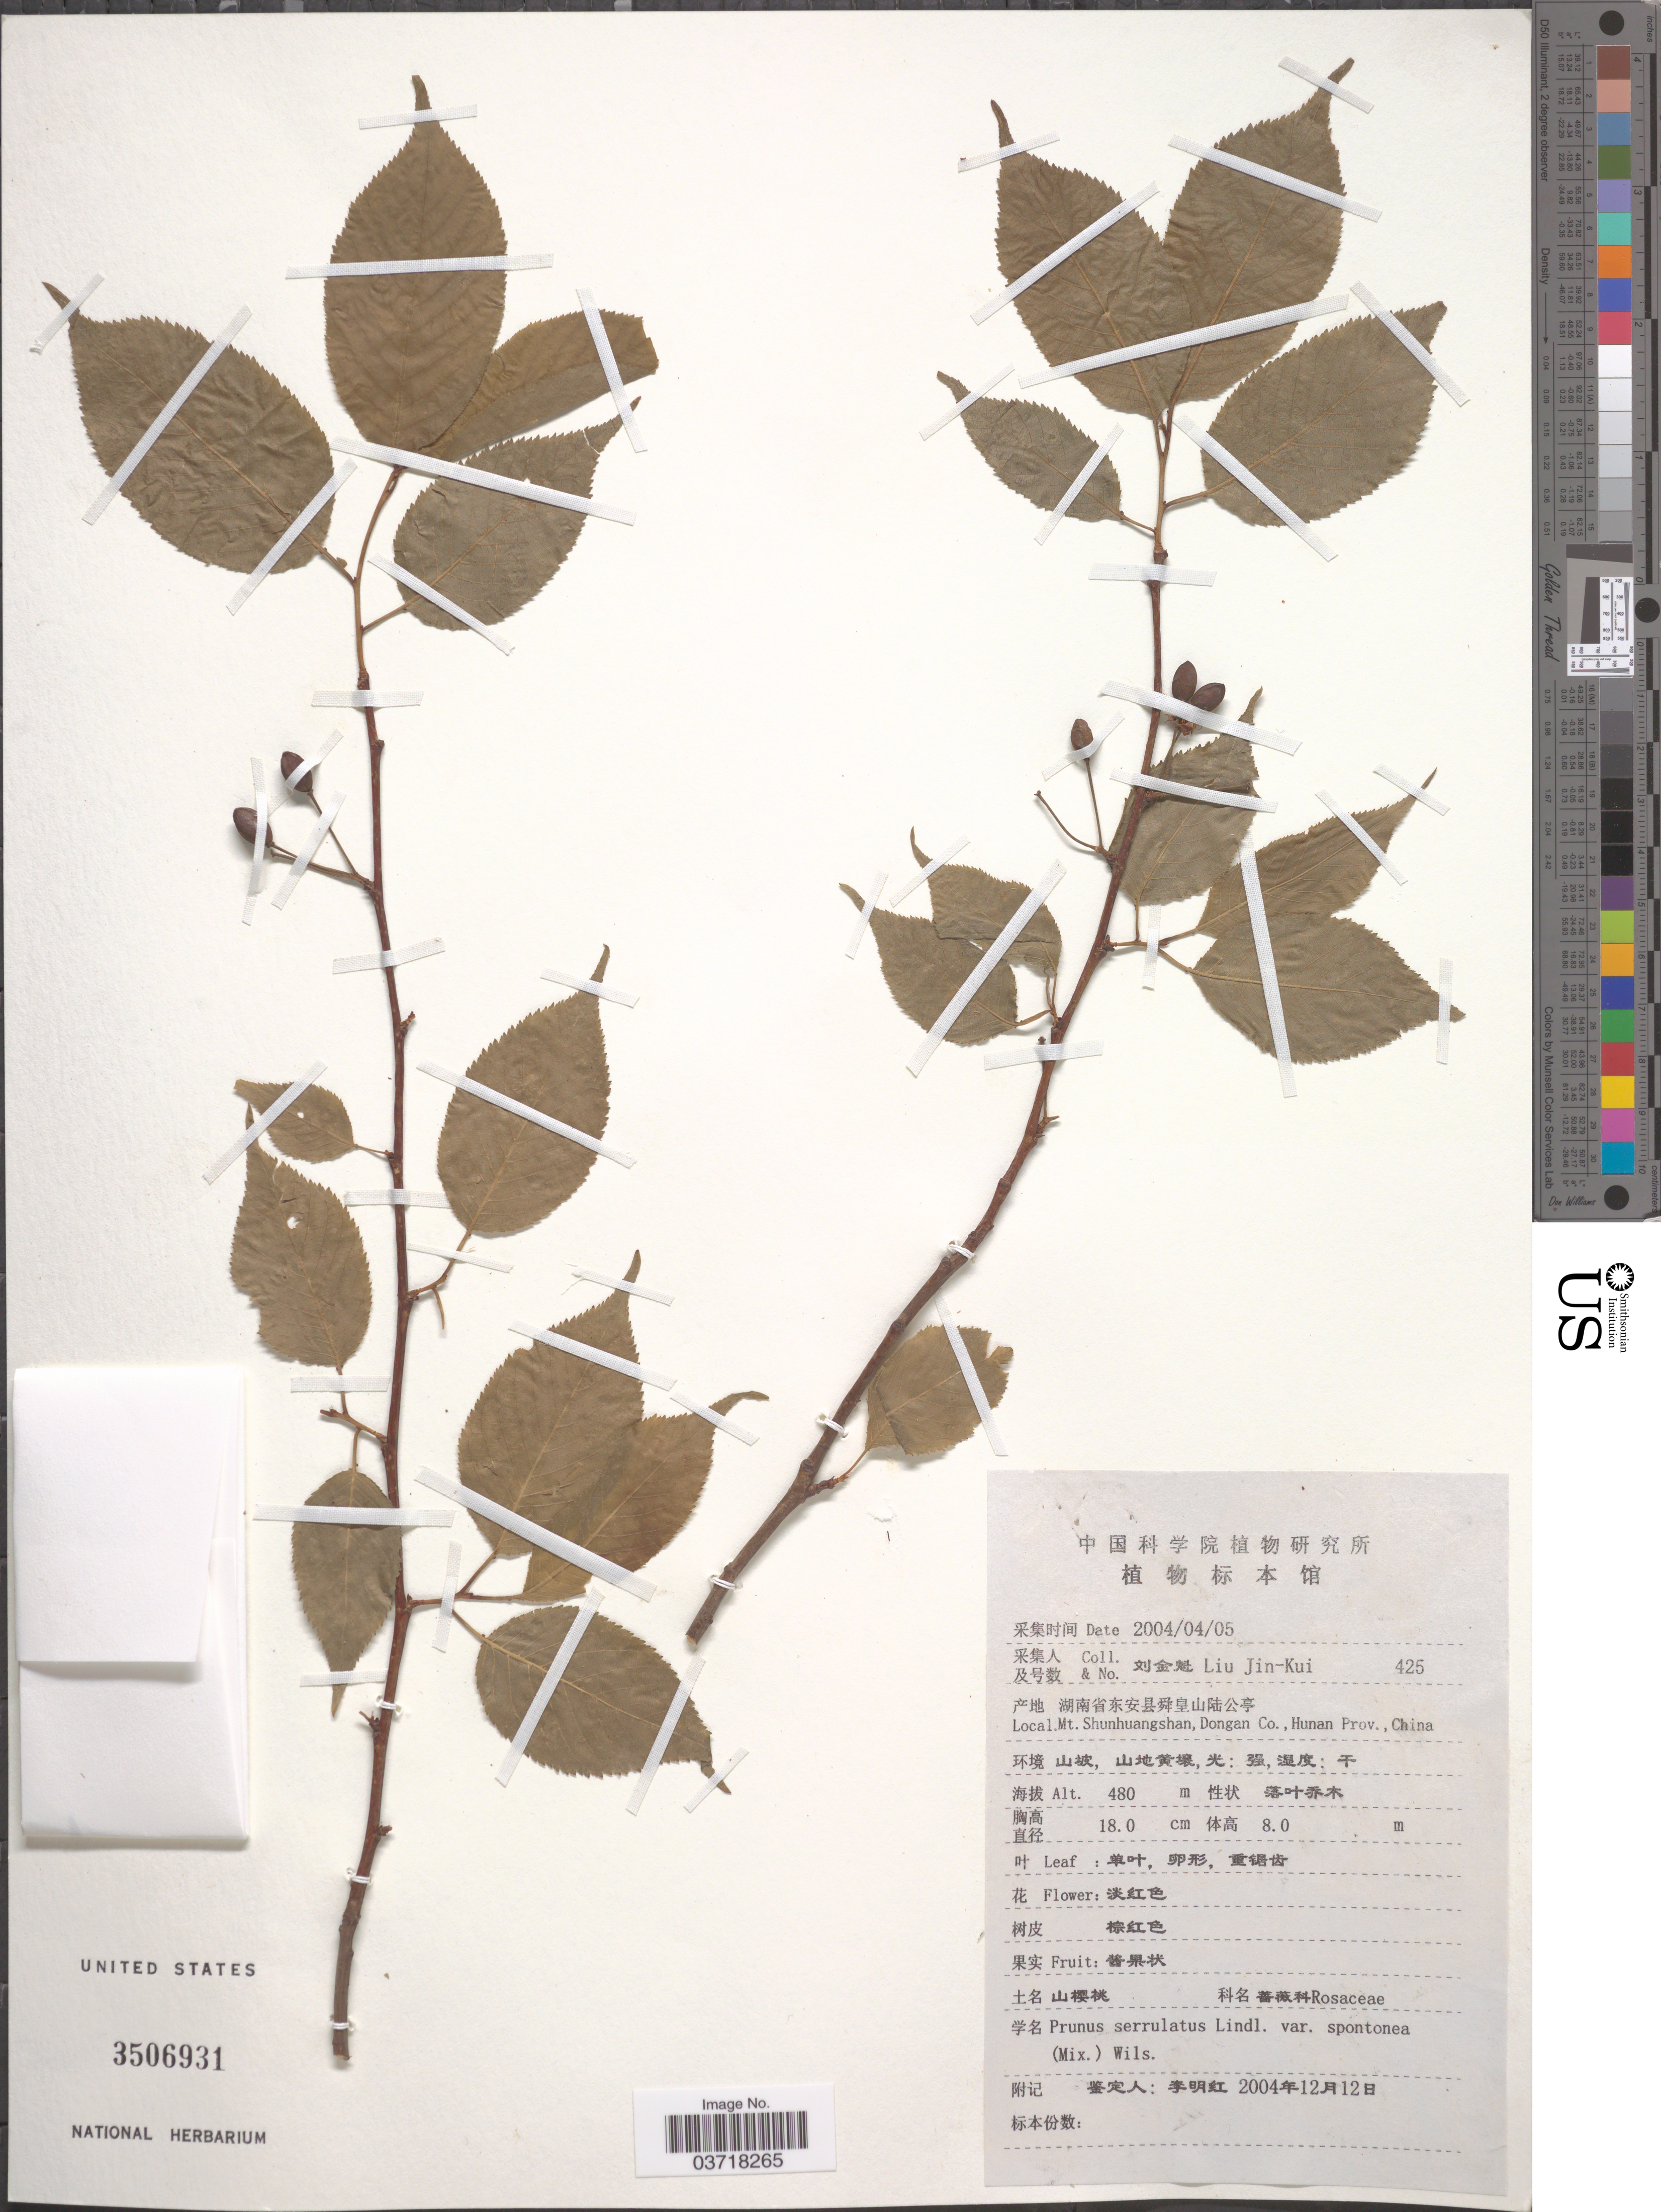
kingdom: Plantae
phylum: Tracheophyta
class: Magnoliopsida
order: Rosales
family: Rosaceae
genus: Prunus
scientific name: Prunus serrulata var. spontanea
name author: E.H. Wilson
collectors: Liu Jin-Kui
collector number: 425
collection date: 2004-04-05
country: China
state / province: Hunan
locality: Mt. Shunhuangshan, Dongan Co.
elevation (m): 480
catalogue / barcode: US 3506931